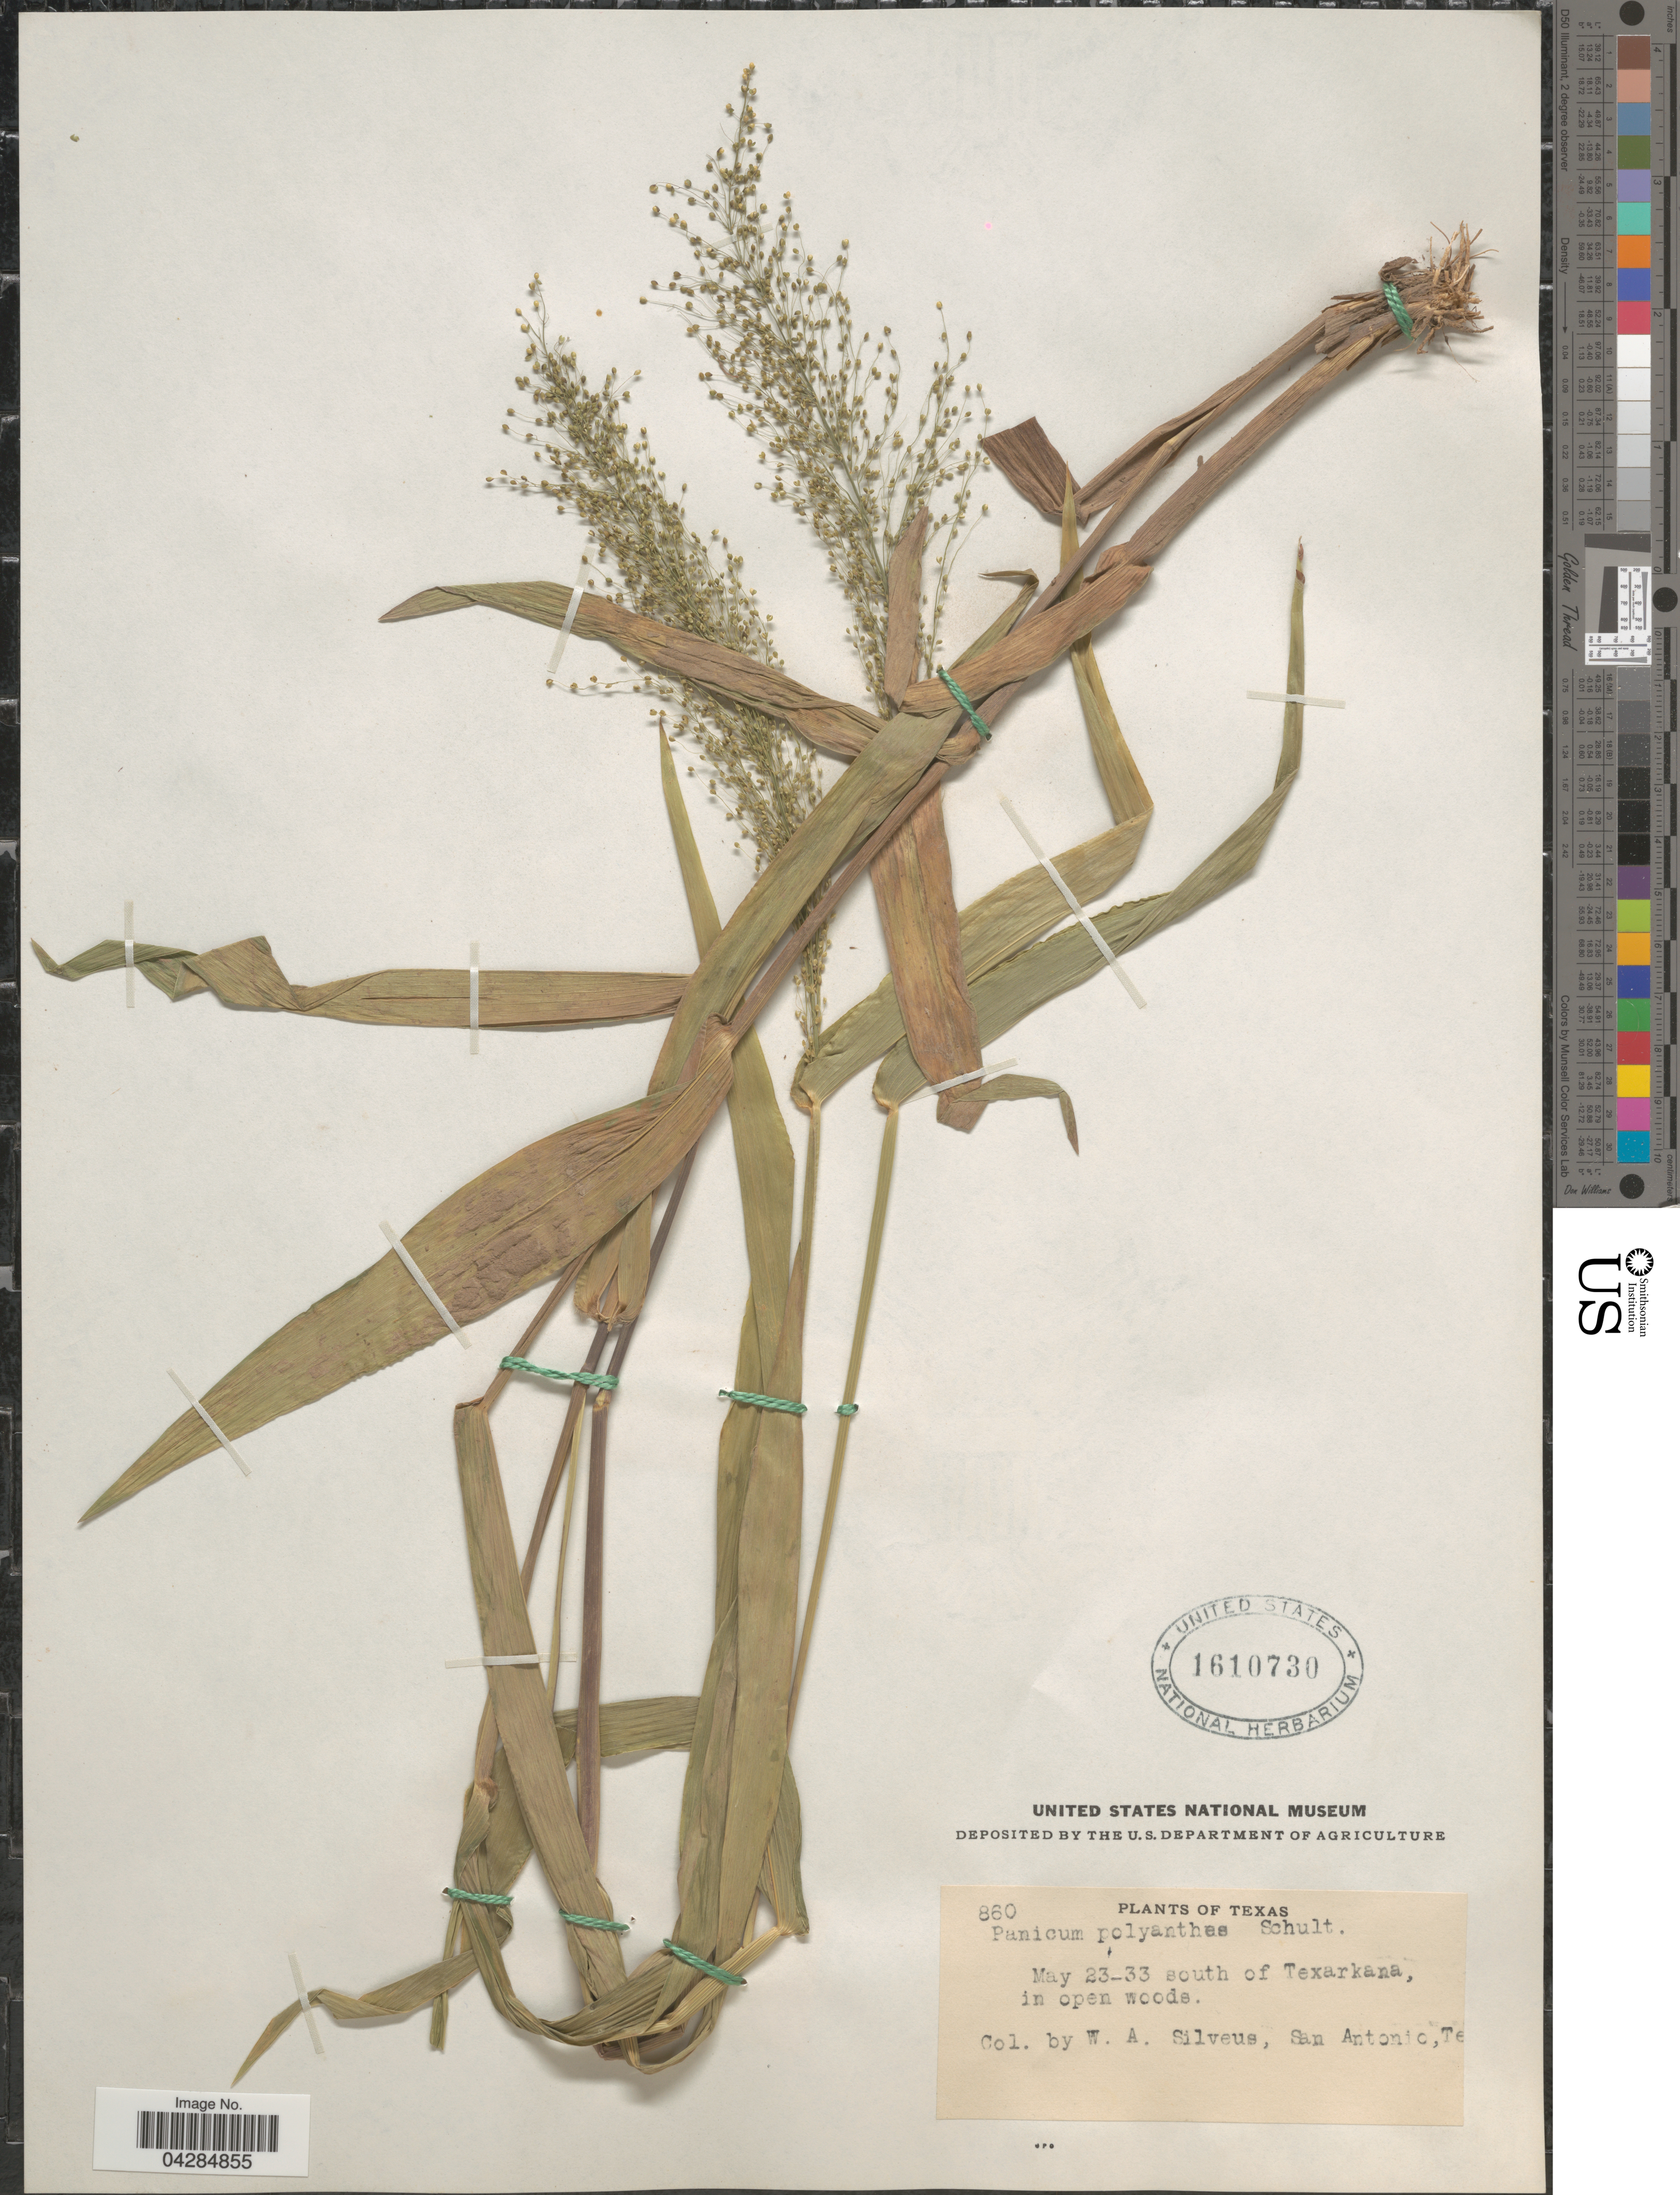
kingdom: Plantae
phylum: Tracheophyta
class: Liliopsida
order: Poales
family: Poaceae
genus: Dichanthelium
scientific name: Dichanthelium polyanthes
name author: (Schult.) Mohlenbr.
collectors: W. Silveus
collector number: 860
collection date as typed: Transcribed d/m/y: 23/5/33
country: United States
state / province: Texas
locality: South of Texarkana.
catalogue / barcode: US 1610730